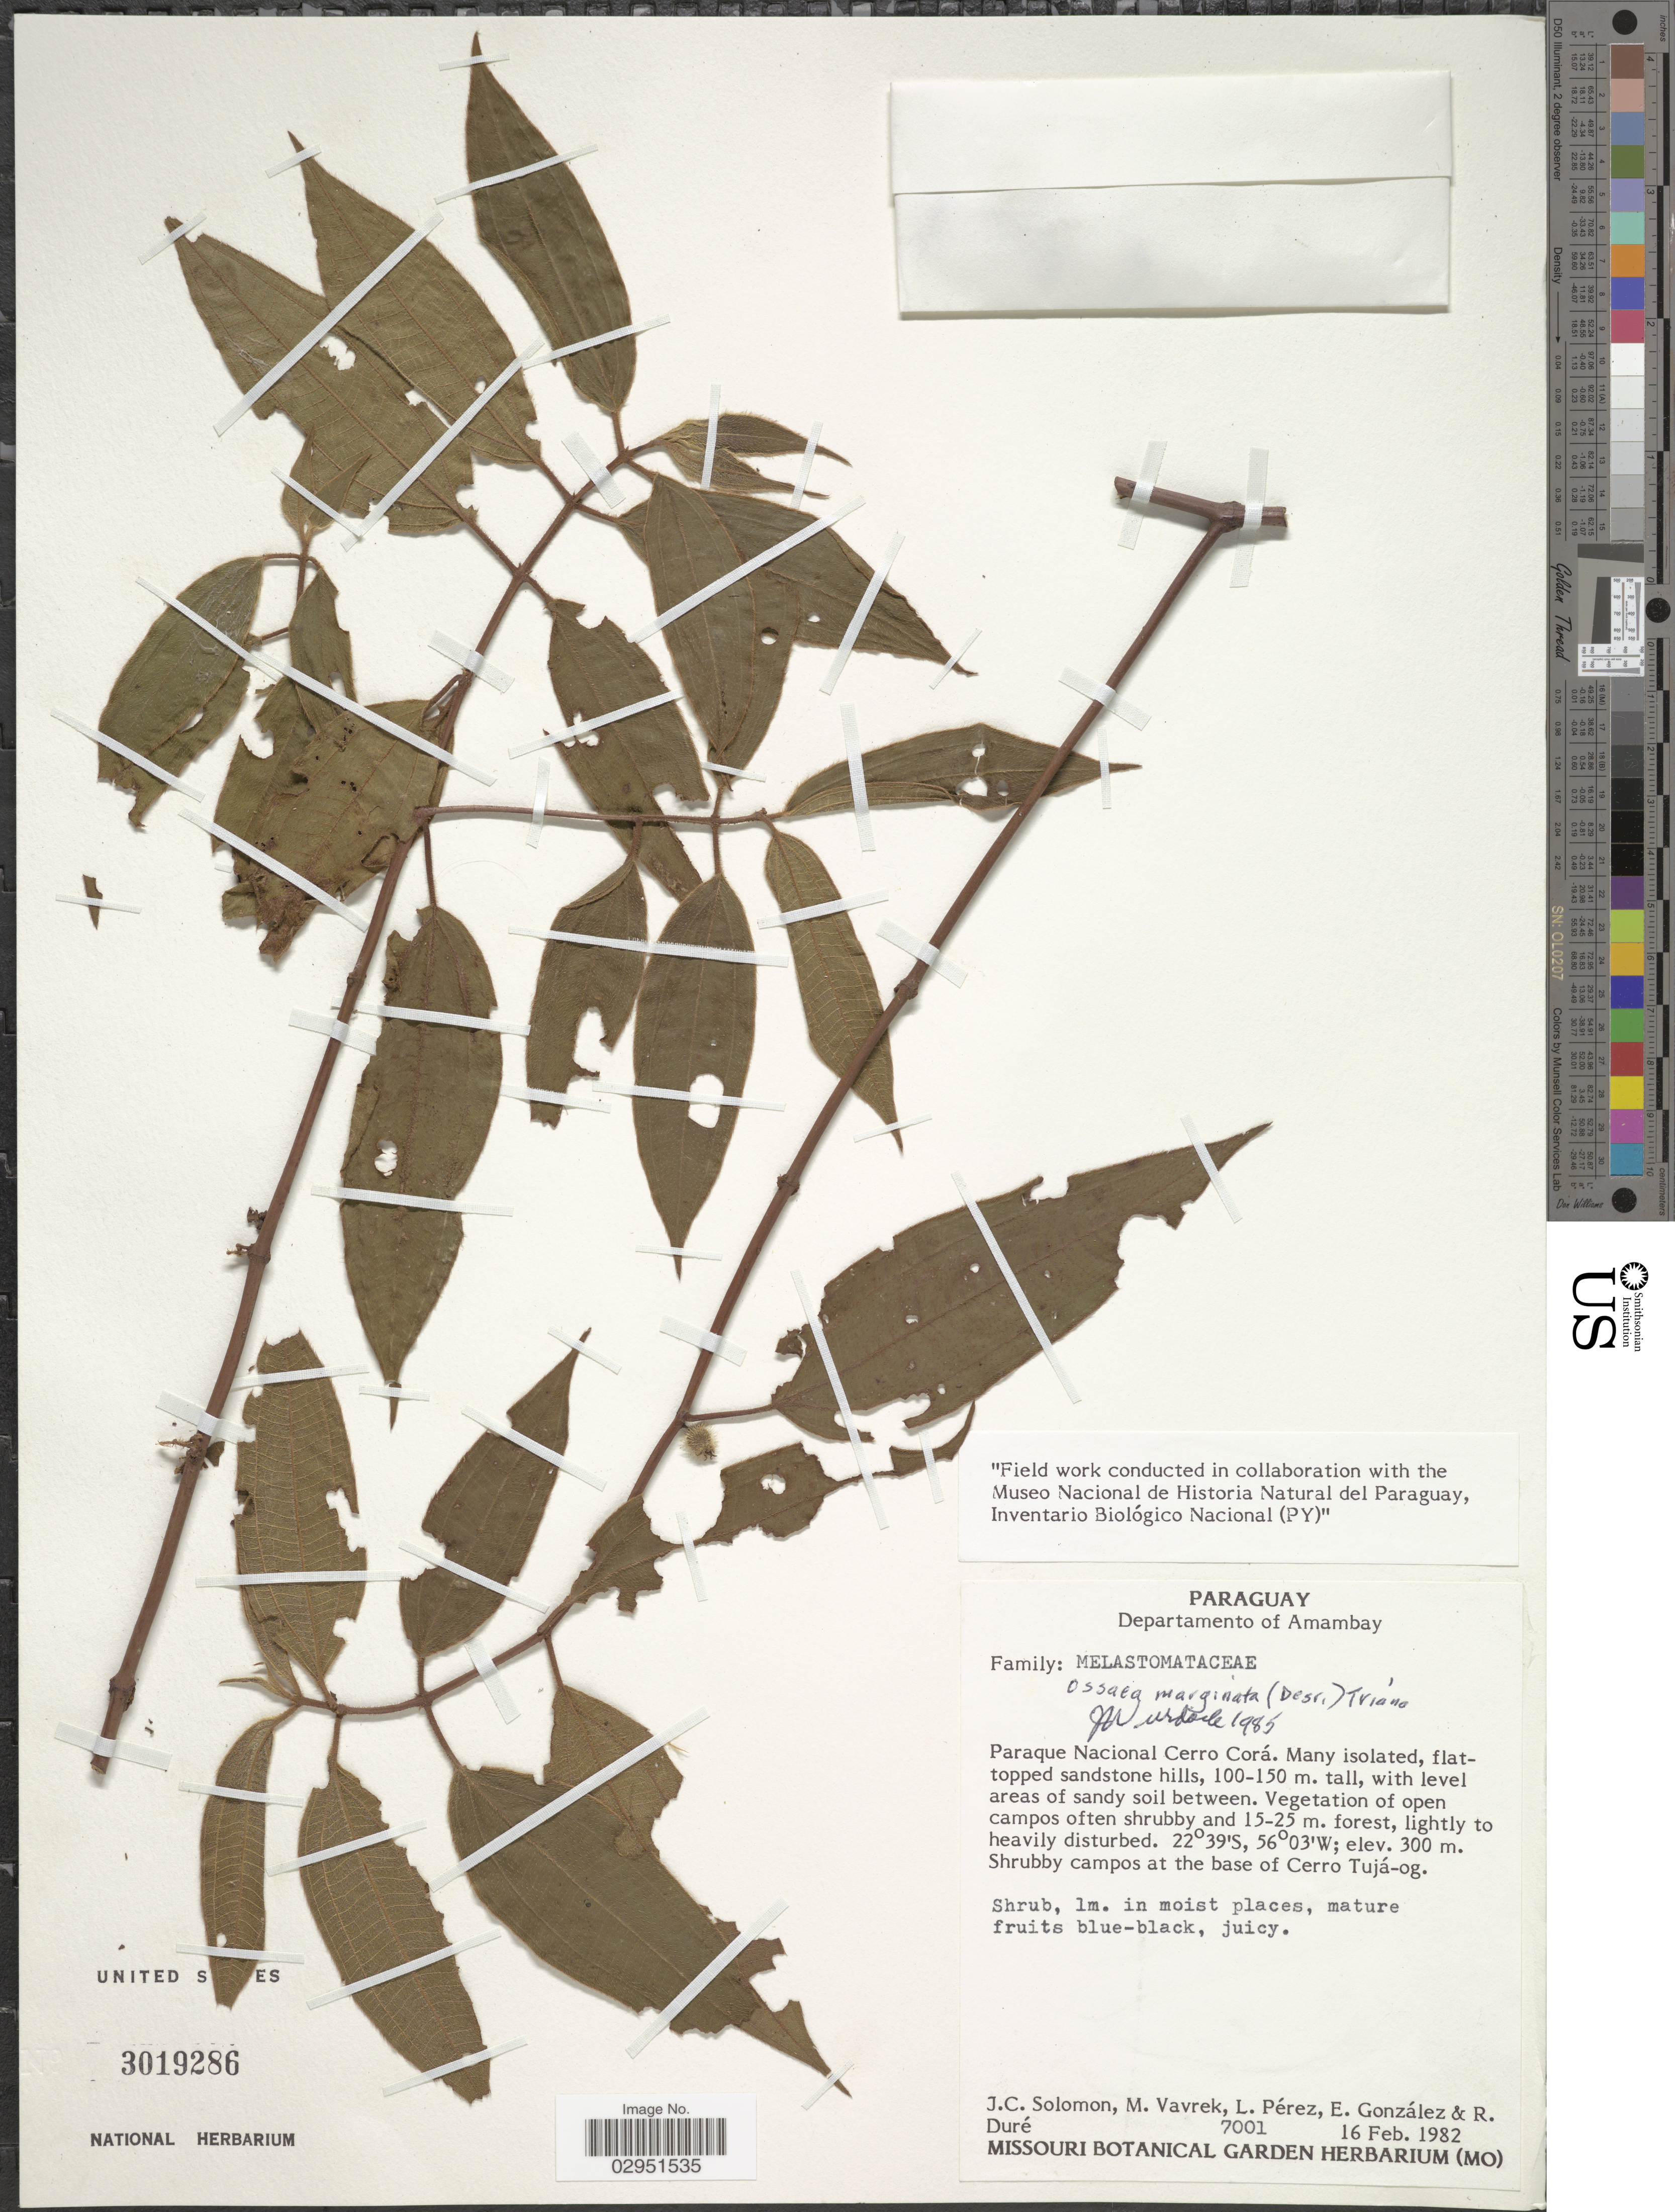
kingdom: Plantae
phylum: Tracheophyta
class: Magnoliopsida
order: Myrtales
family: Melastomataceae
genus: Ossaea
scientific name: Ossaea marginata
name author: Triana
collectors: J. C. Solomon, M. Vavrek, L. Pérez, E. González & R. Duré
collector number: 7001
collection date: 1982-02-16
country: Paraguay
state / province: Amambay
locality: Departamento of Amambay. Parque Nacional Cerro Corá. Base of Cerro Tujá-og.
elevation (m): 300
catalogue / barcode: US 3019286